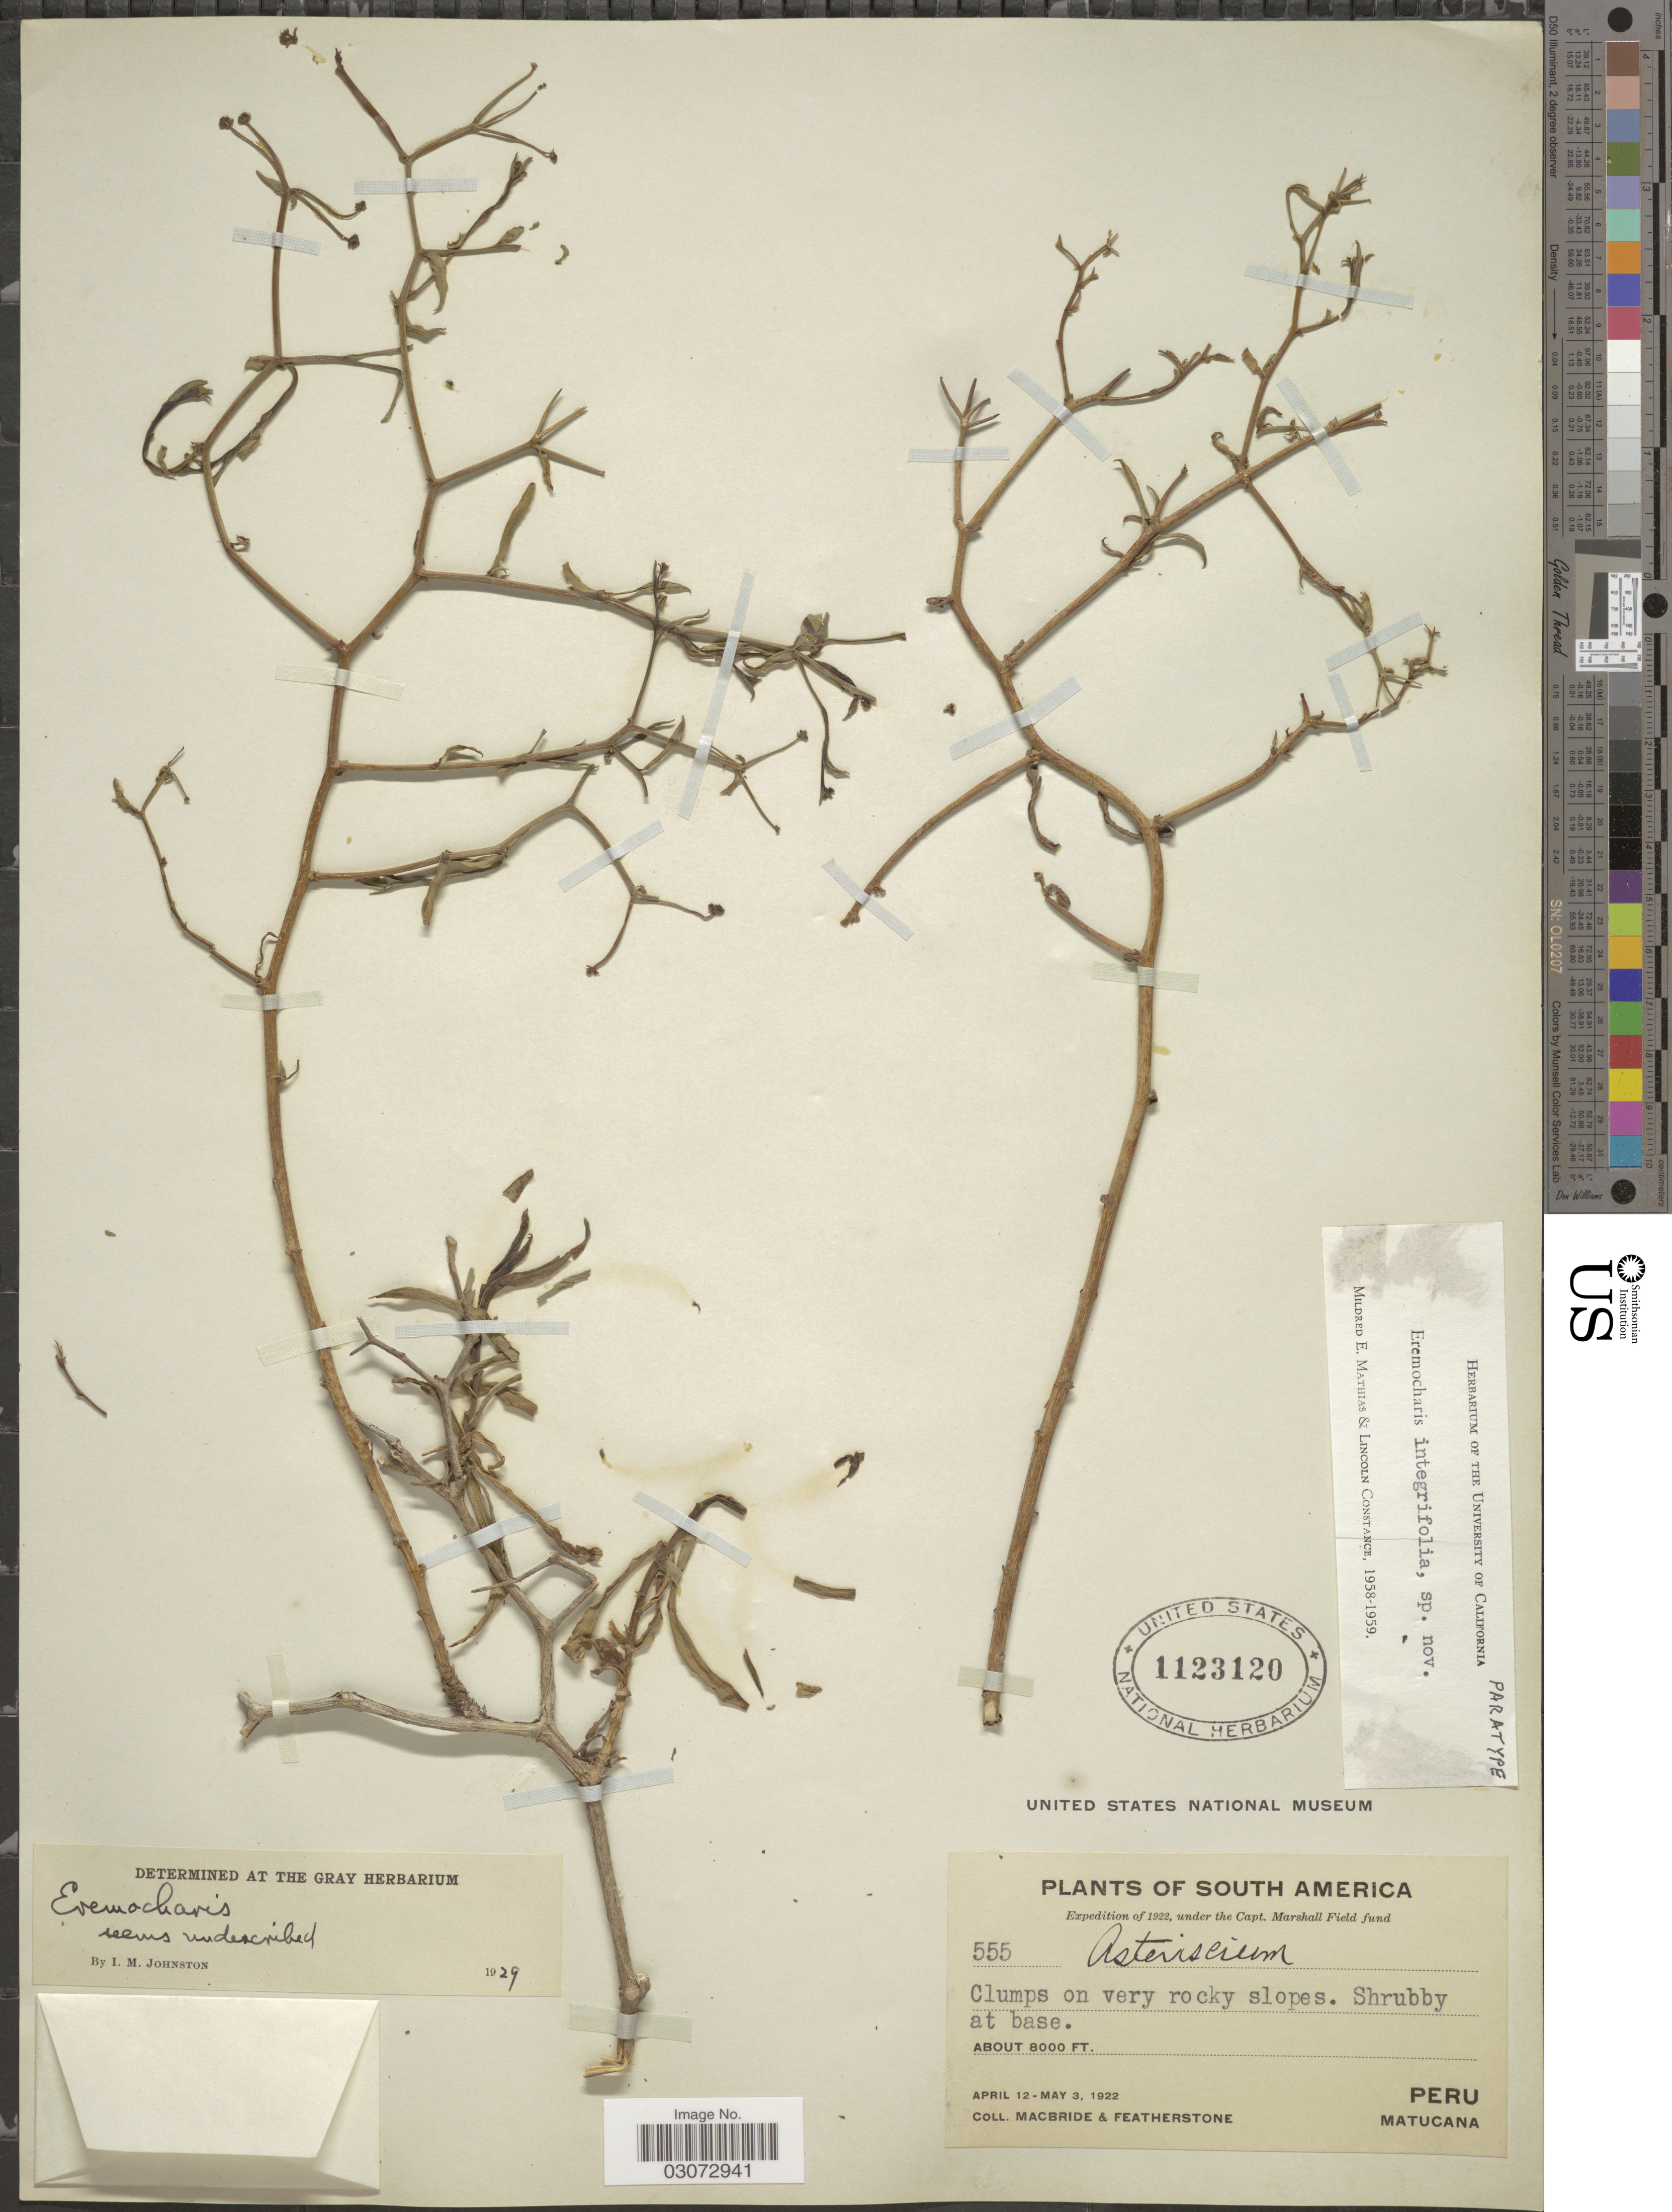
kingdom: Plantae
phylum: Tracheophyta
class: Magnoliopsida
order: Apiales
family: Apiaceae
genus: Eremocharis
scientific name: Eremocharis integrifolia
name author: Mathias & Constance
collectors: Macbride, -- & -. Featherstone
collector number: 555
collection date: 1922-04-12/1922-05-03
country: Chile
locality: Matucana.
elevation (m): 2438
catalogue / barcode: US 1123120